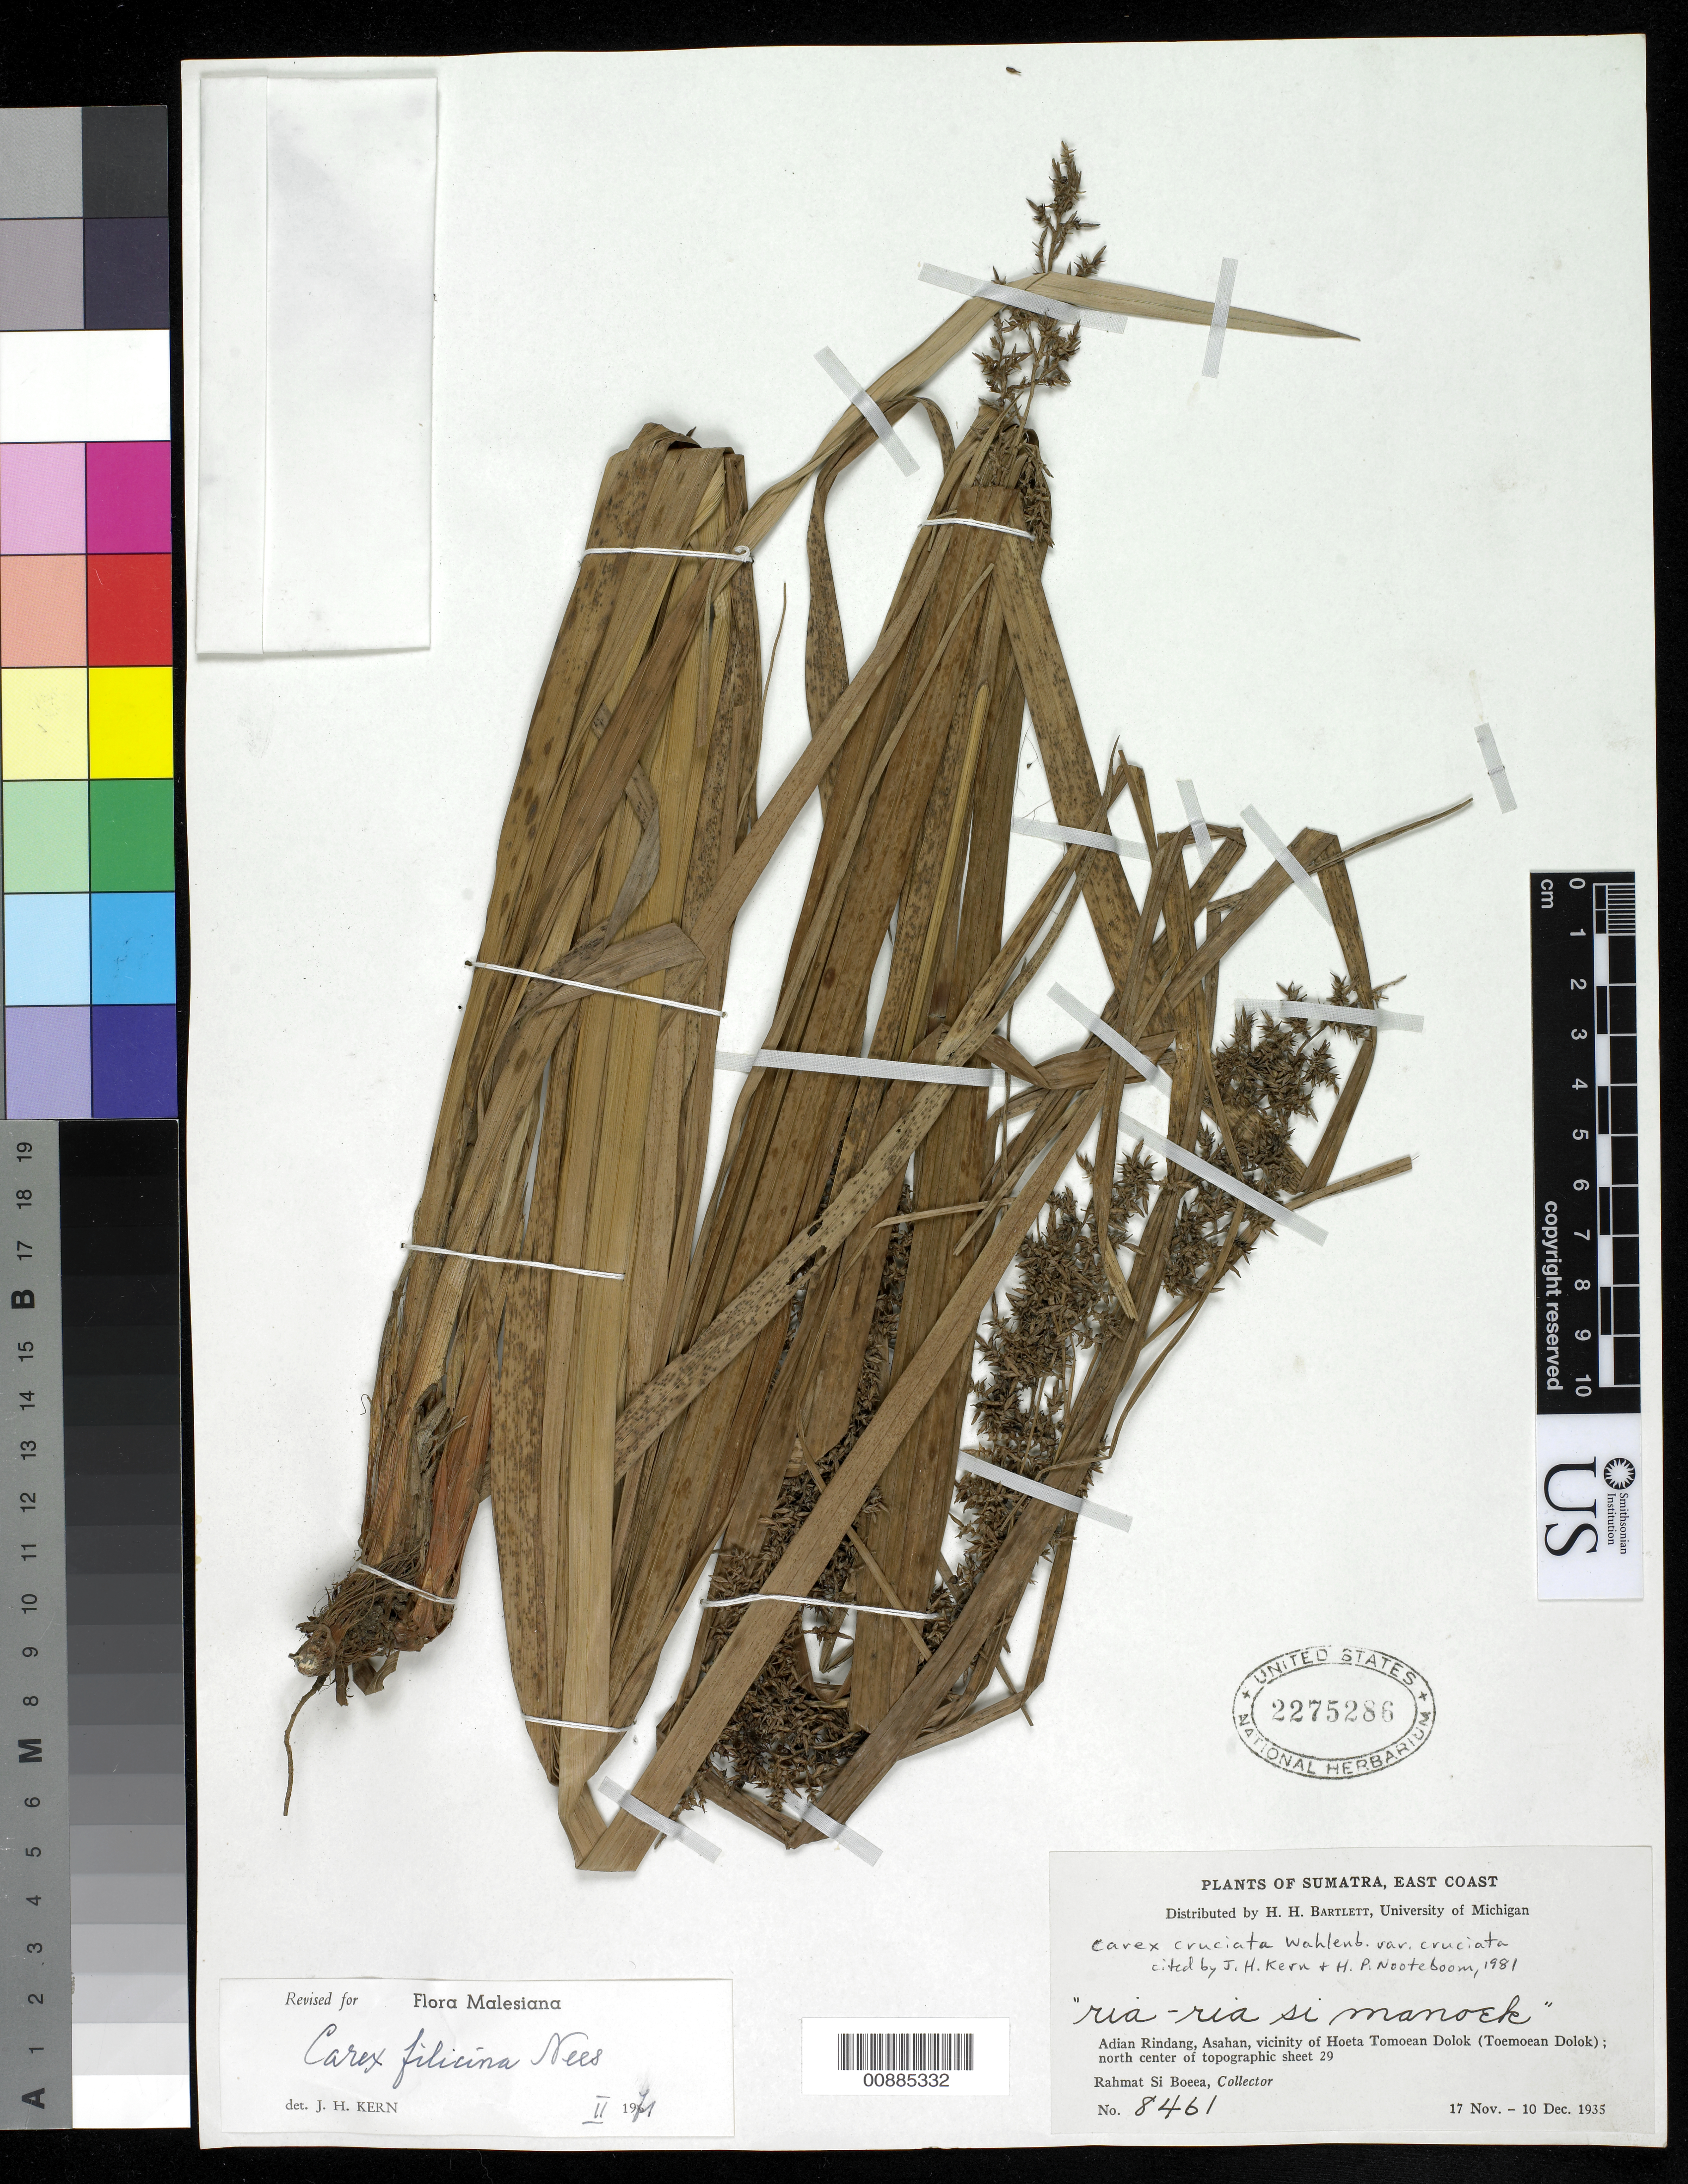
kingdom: Plantae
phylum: Tracheophyta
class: Liliopsida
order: Poales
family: Cyperaceae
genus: Carex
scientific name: Carex cruciata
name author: Wahlenb.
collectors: Rahmat Si Boeea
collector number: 8461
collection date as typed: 17 Nov 1935 to 10 Dec 1935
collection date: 1935-11-17/1935-12-10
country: Indonesia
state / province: Sumatra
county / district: Aceh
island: Sumatra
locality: Adian Rindang, Asahan, vicinity of Hoeta Tomoean Dolok (Toemoean Dolok)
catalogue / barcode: US 2275286